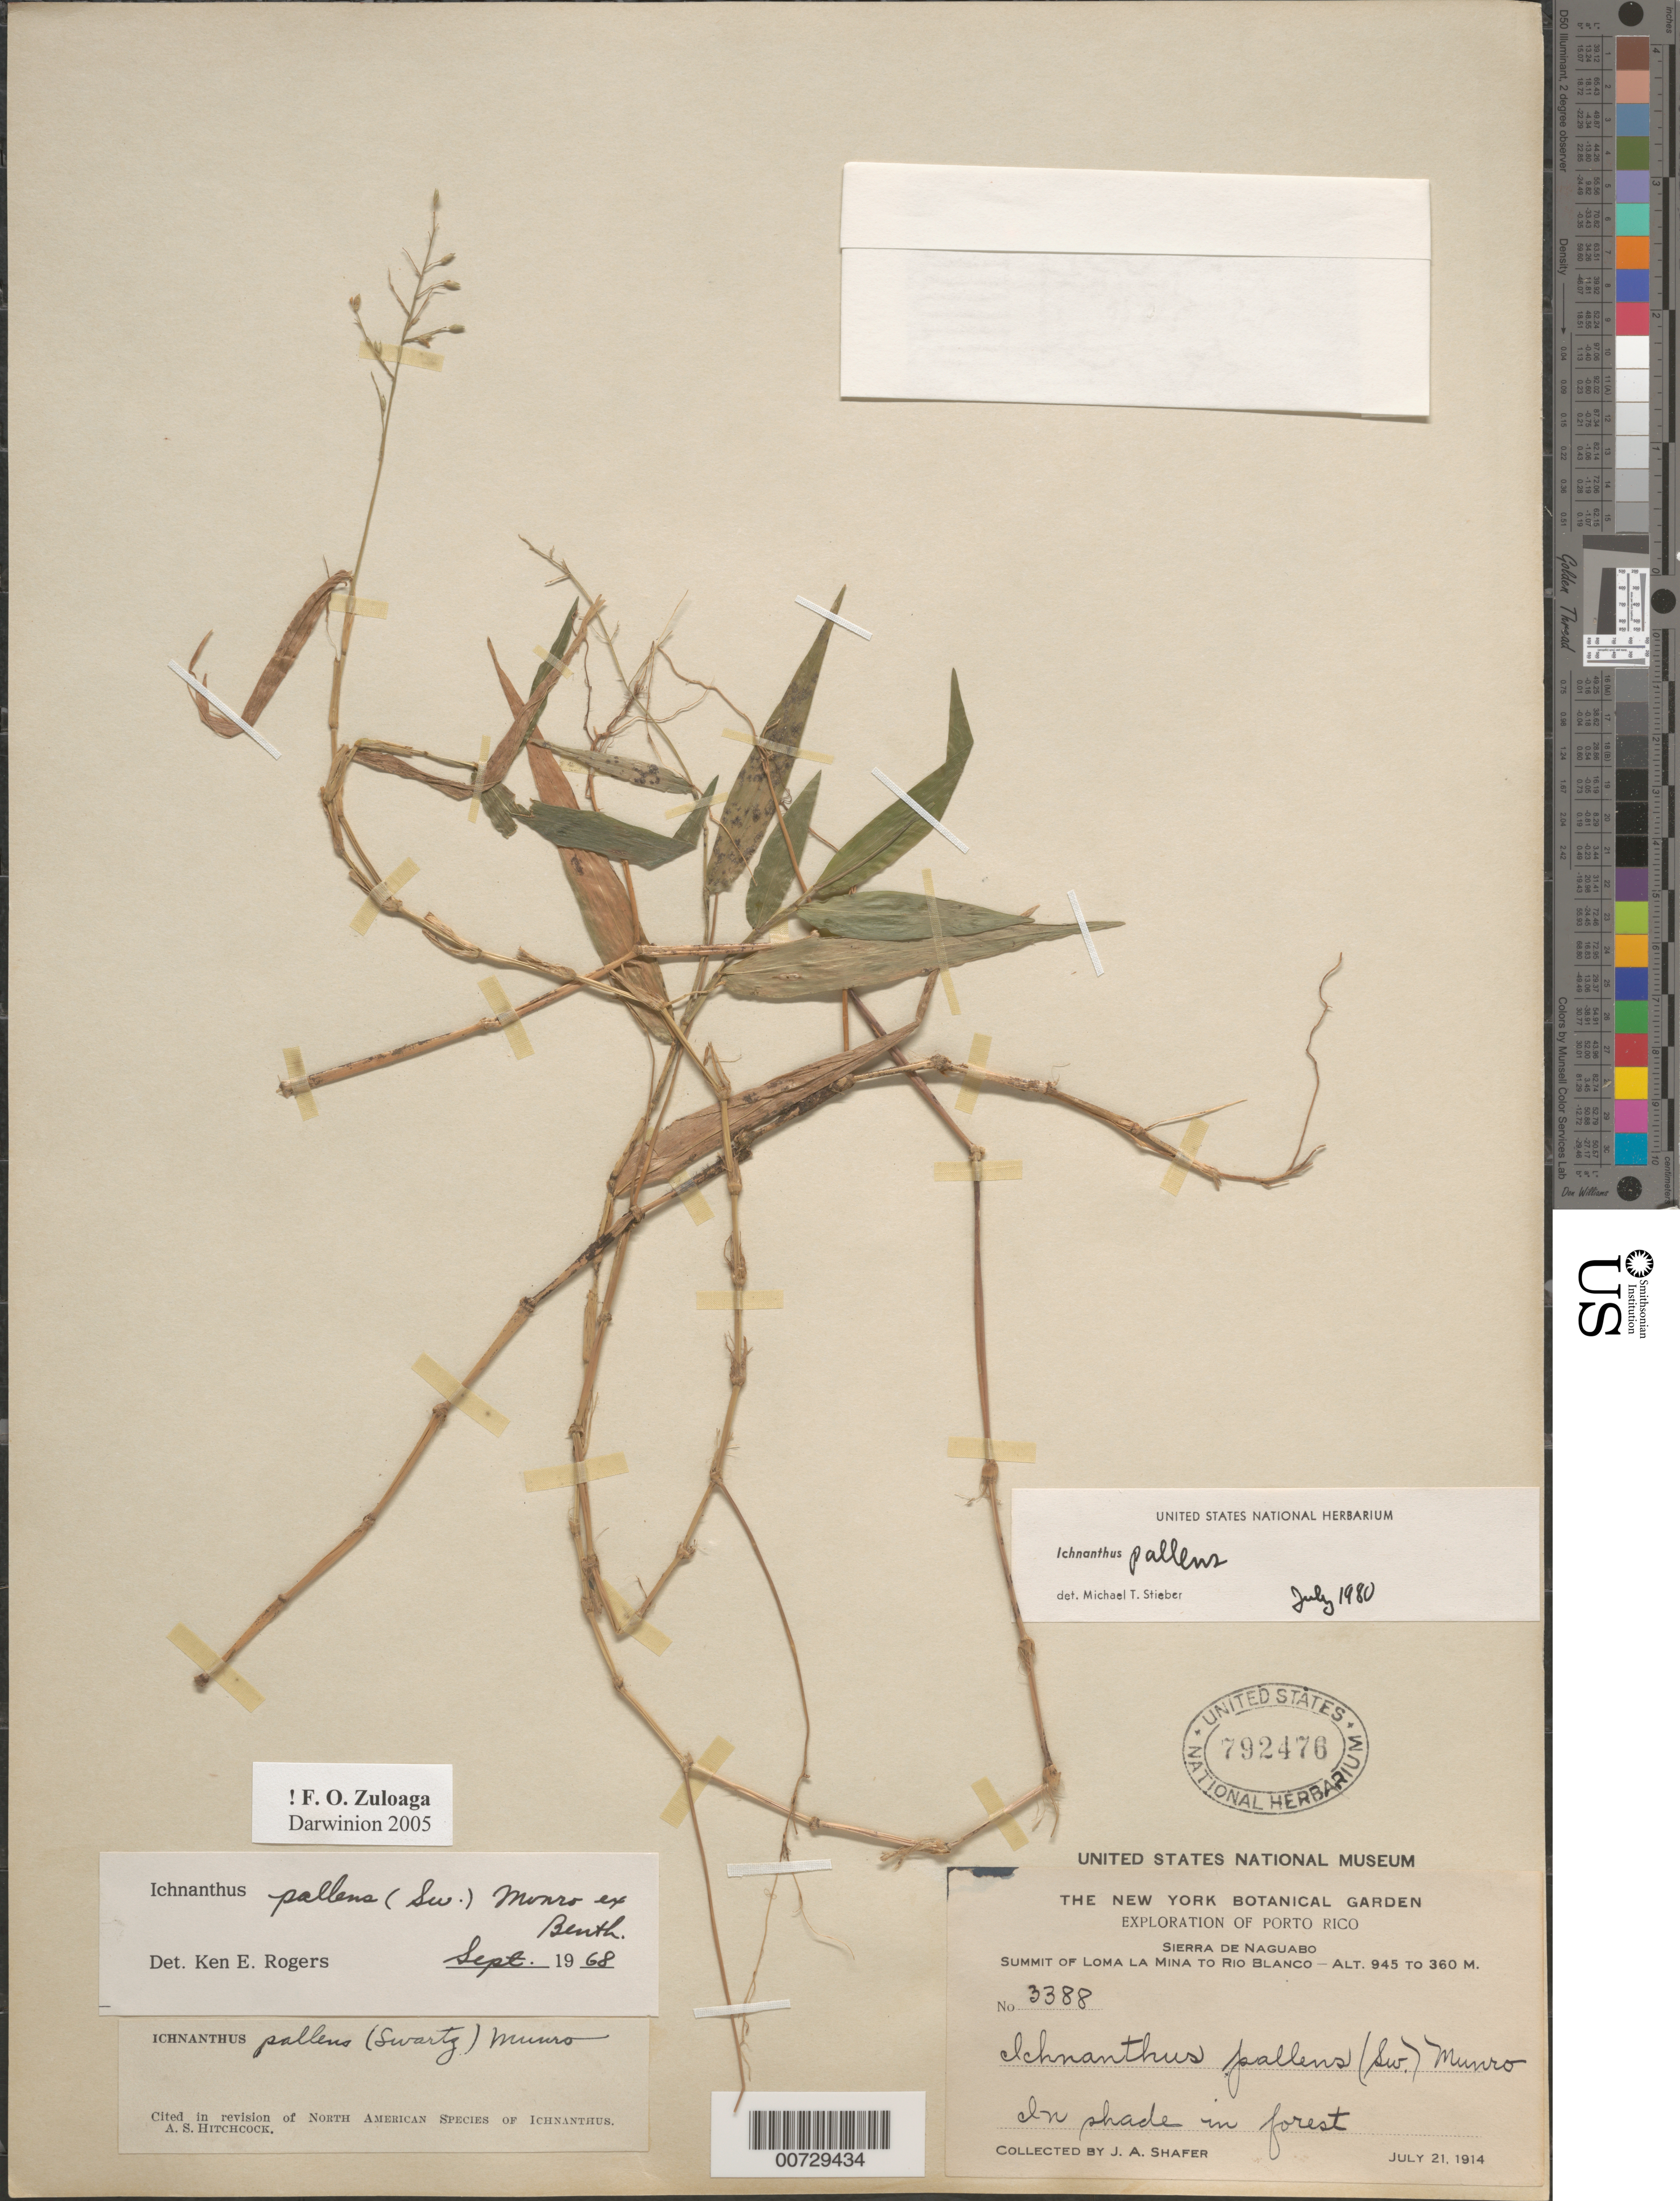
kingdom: Plantae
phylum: Tracheophyta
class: Liliopsida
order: Poales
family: Poaceae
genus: Ichnanthus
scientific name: Ichnanthus pallens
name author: (Sw.) Munro ex Benth.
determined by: Stieber, M. T.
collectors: J. A. Shafer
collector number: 3388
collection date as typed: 21 Jul 1914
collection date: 1914-07-21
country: Puerto Rico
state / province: Naguabo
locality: Sierra de Naguabo, Summit of Loma la Lima to Río Blanco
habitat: In shade in forest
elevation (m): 945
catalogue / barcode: US 792476